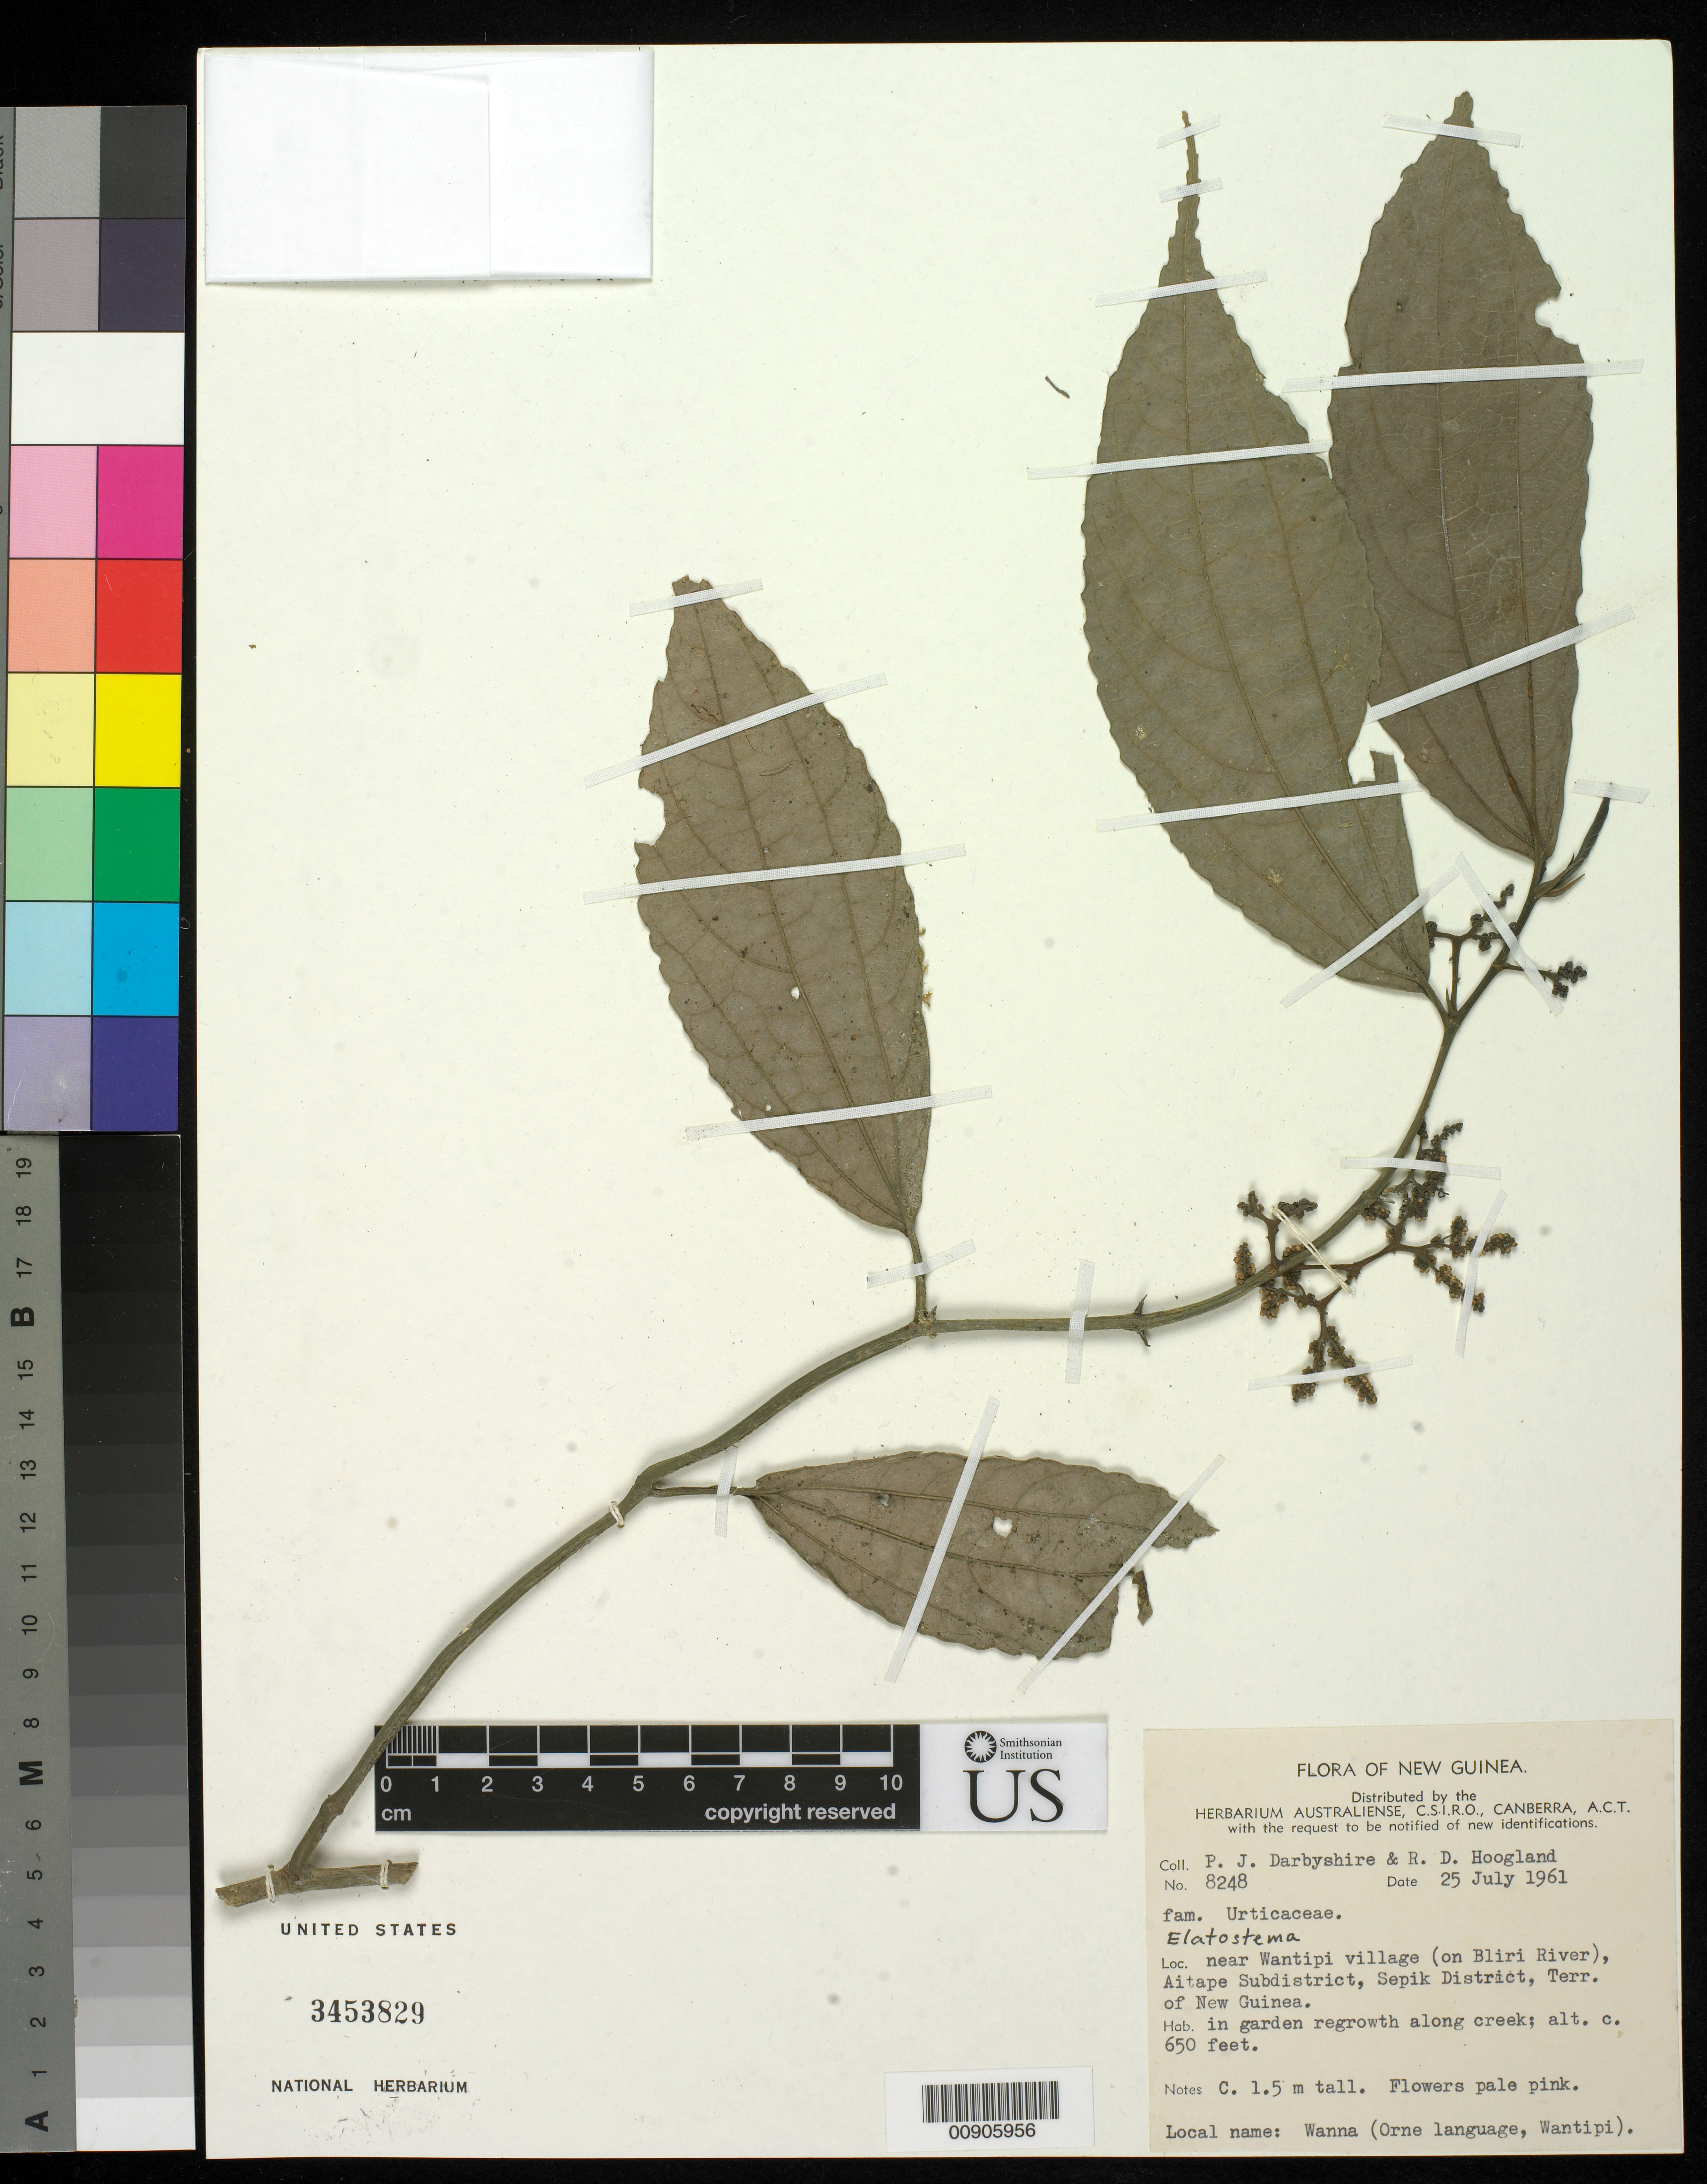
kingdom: Plantae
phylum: Tracheophyta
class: Magnoliopsida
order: Rosales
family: Urticaceae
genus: Elatostema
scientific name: Elatostema sp.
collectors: P. Darbyshire & R. D. Hoogland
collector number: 8248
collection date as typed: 25 Jul 1961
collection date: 1961-07-25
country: Papua New Guinea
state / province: Sandaun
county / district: Aitape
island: New Guinea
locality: near Wantipi village (on Bliri River), Aitape Subdistrict, Sepik District, Terr. of New Guinea.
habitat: in garden regrowth along creek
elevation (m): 198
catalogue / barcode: US 3453829